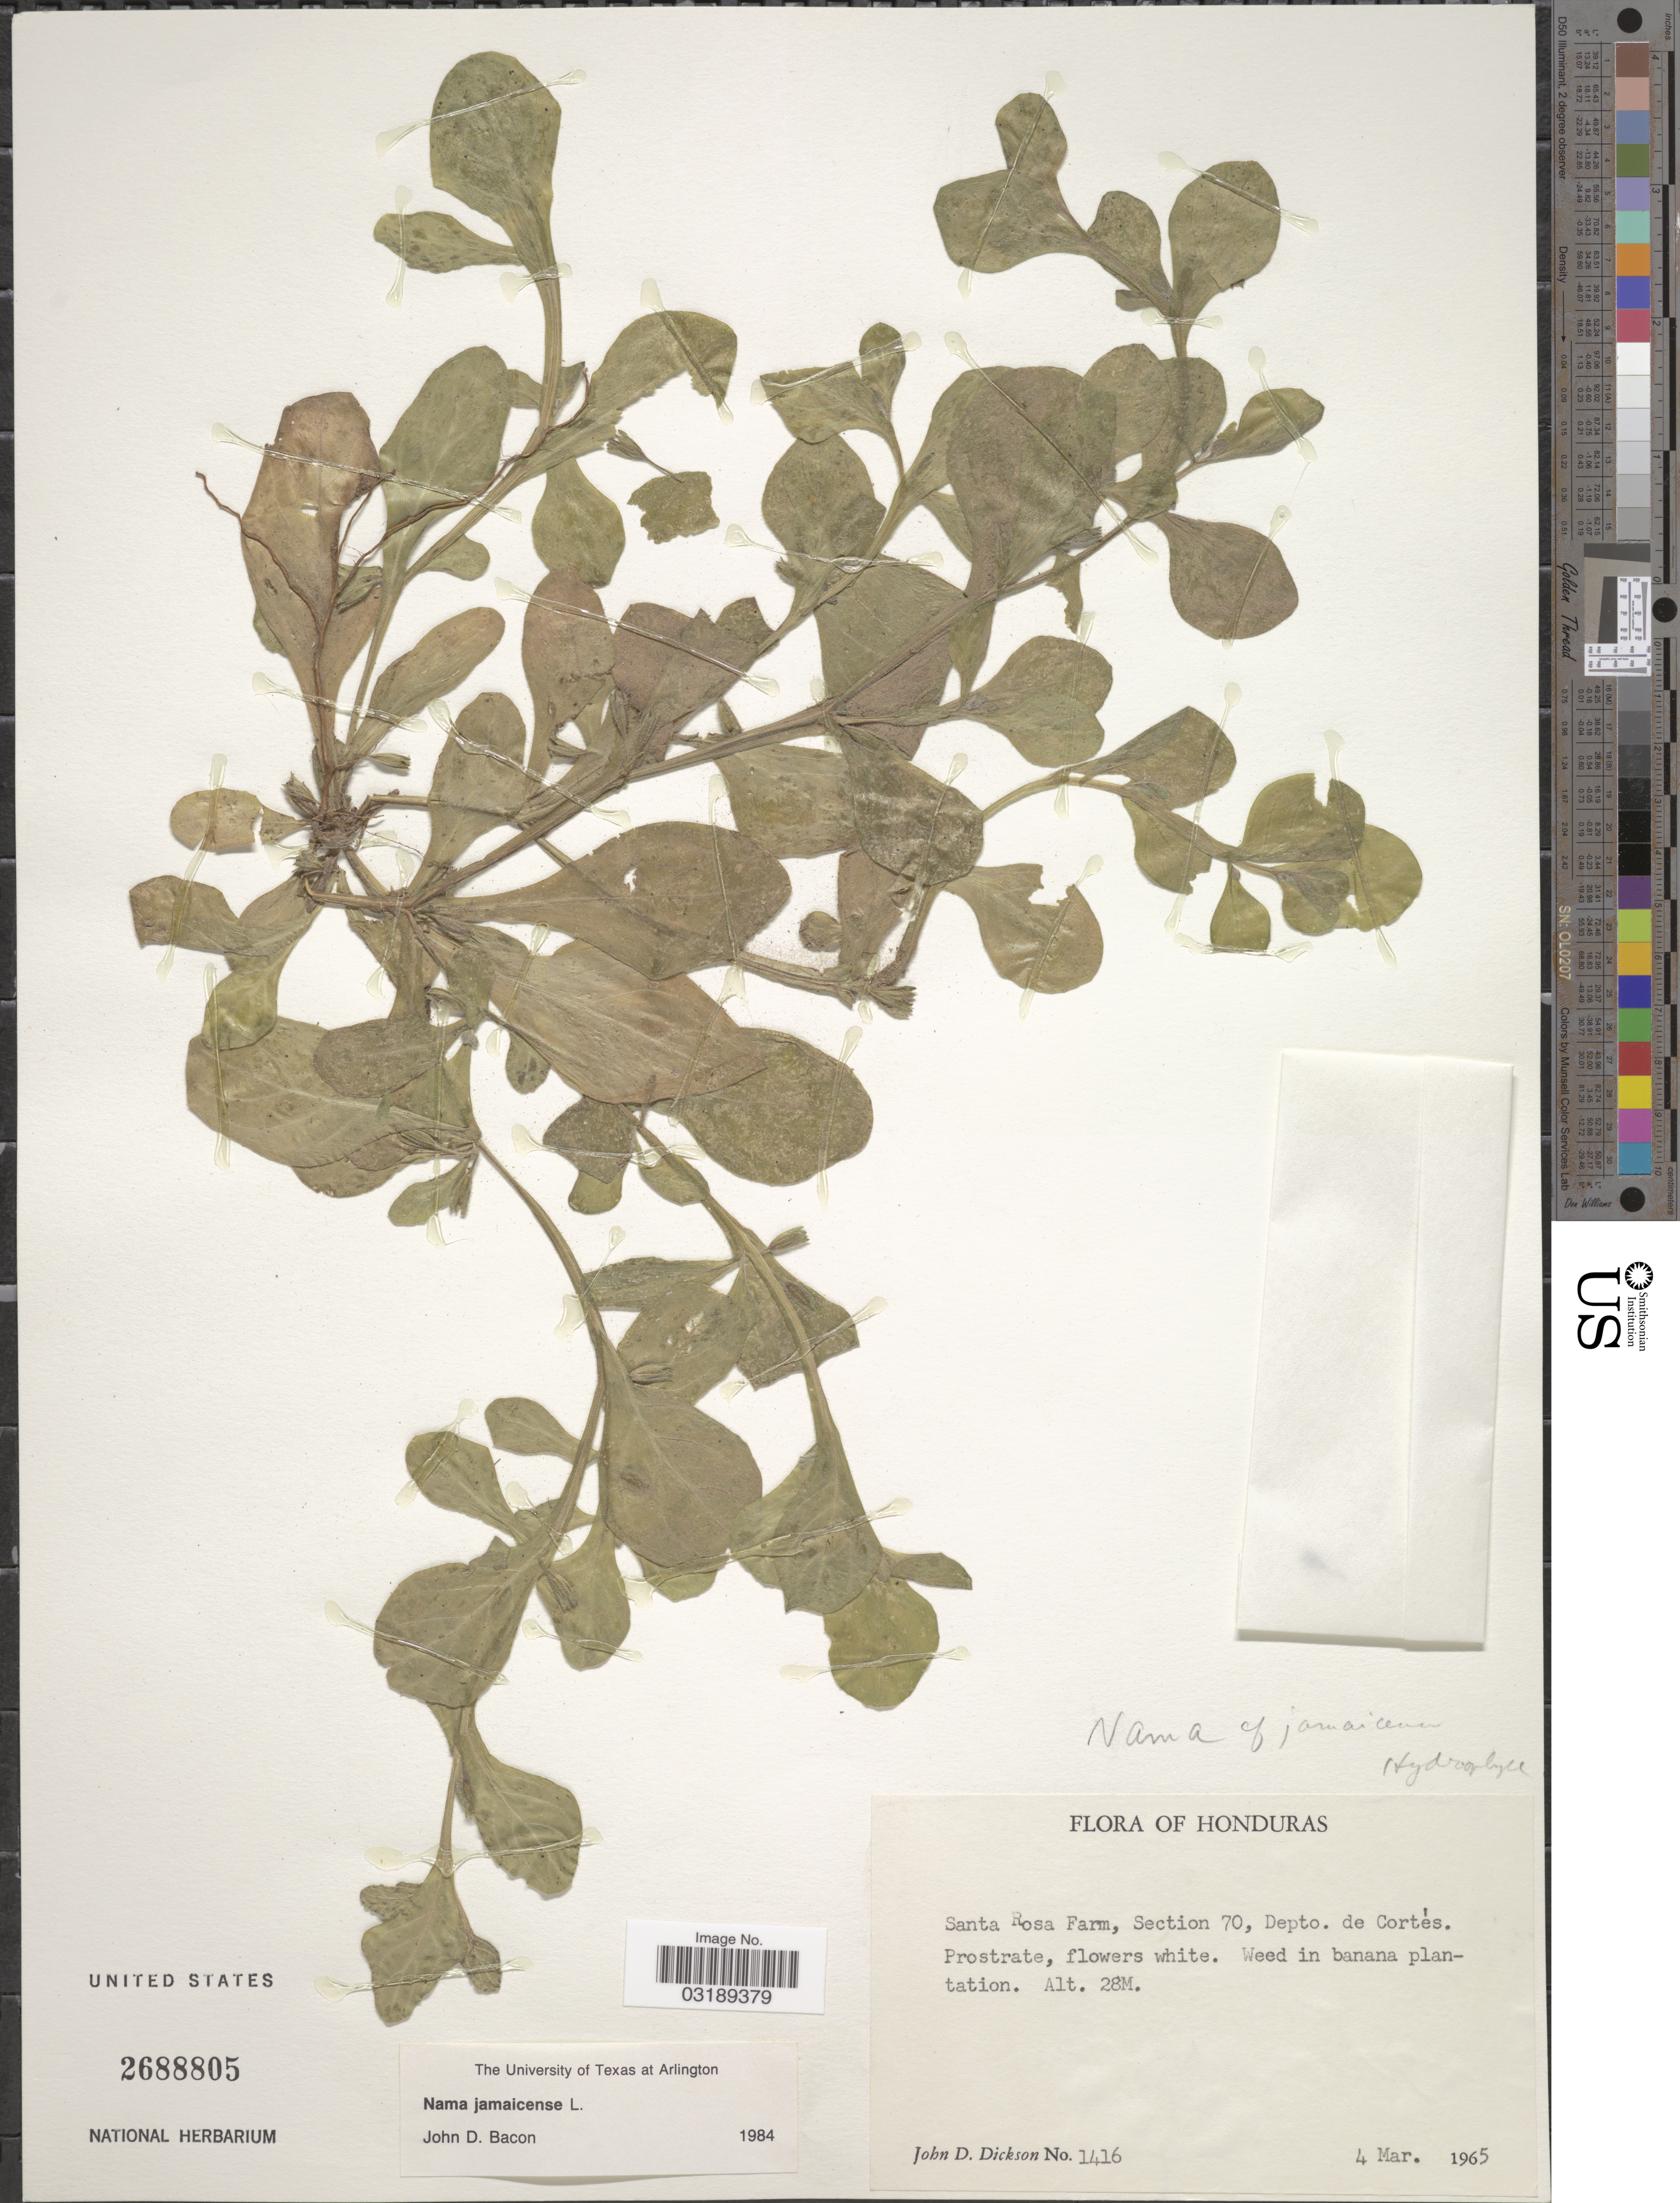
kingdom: Plantae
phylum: Tracheophyta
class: Magnoliopsida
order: Boraginales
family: Namaceae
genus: Nama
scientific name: Nama jamaicensis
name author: L.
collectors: J. Dickson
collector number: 1416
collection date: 1965-03-04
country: Honduras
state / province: Cortés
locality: Santa Rosa Farm, Section 70, Depto. de Cortés.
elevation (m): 28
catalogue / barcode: US 2688805